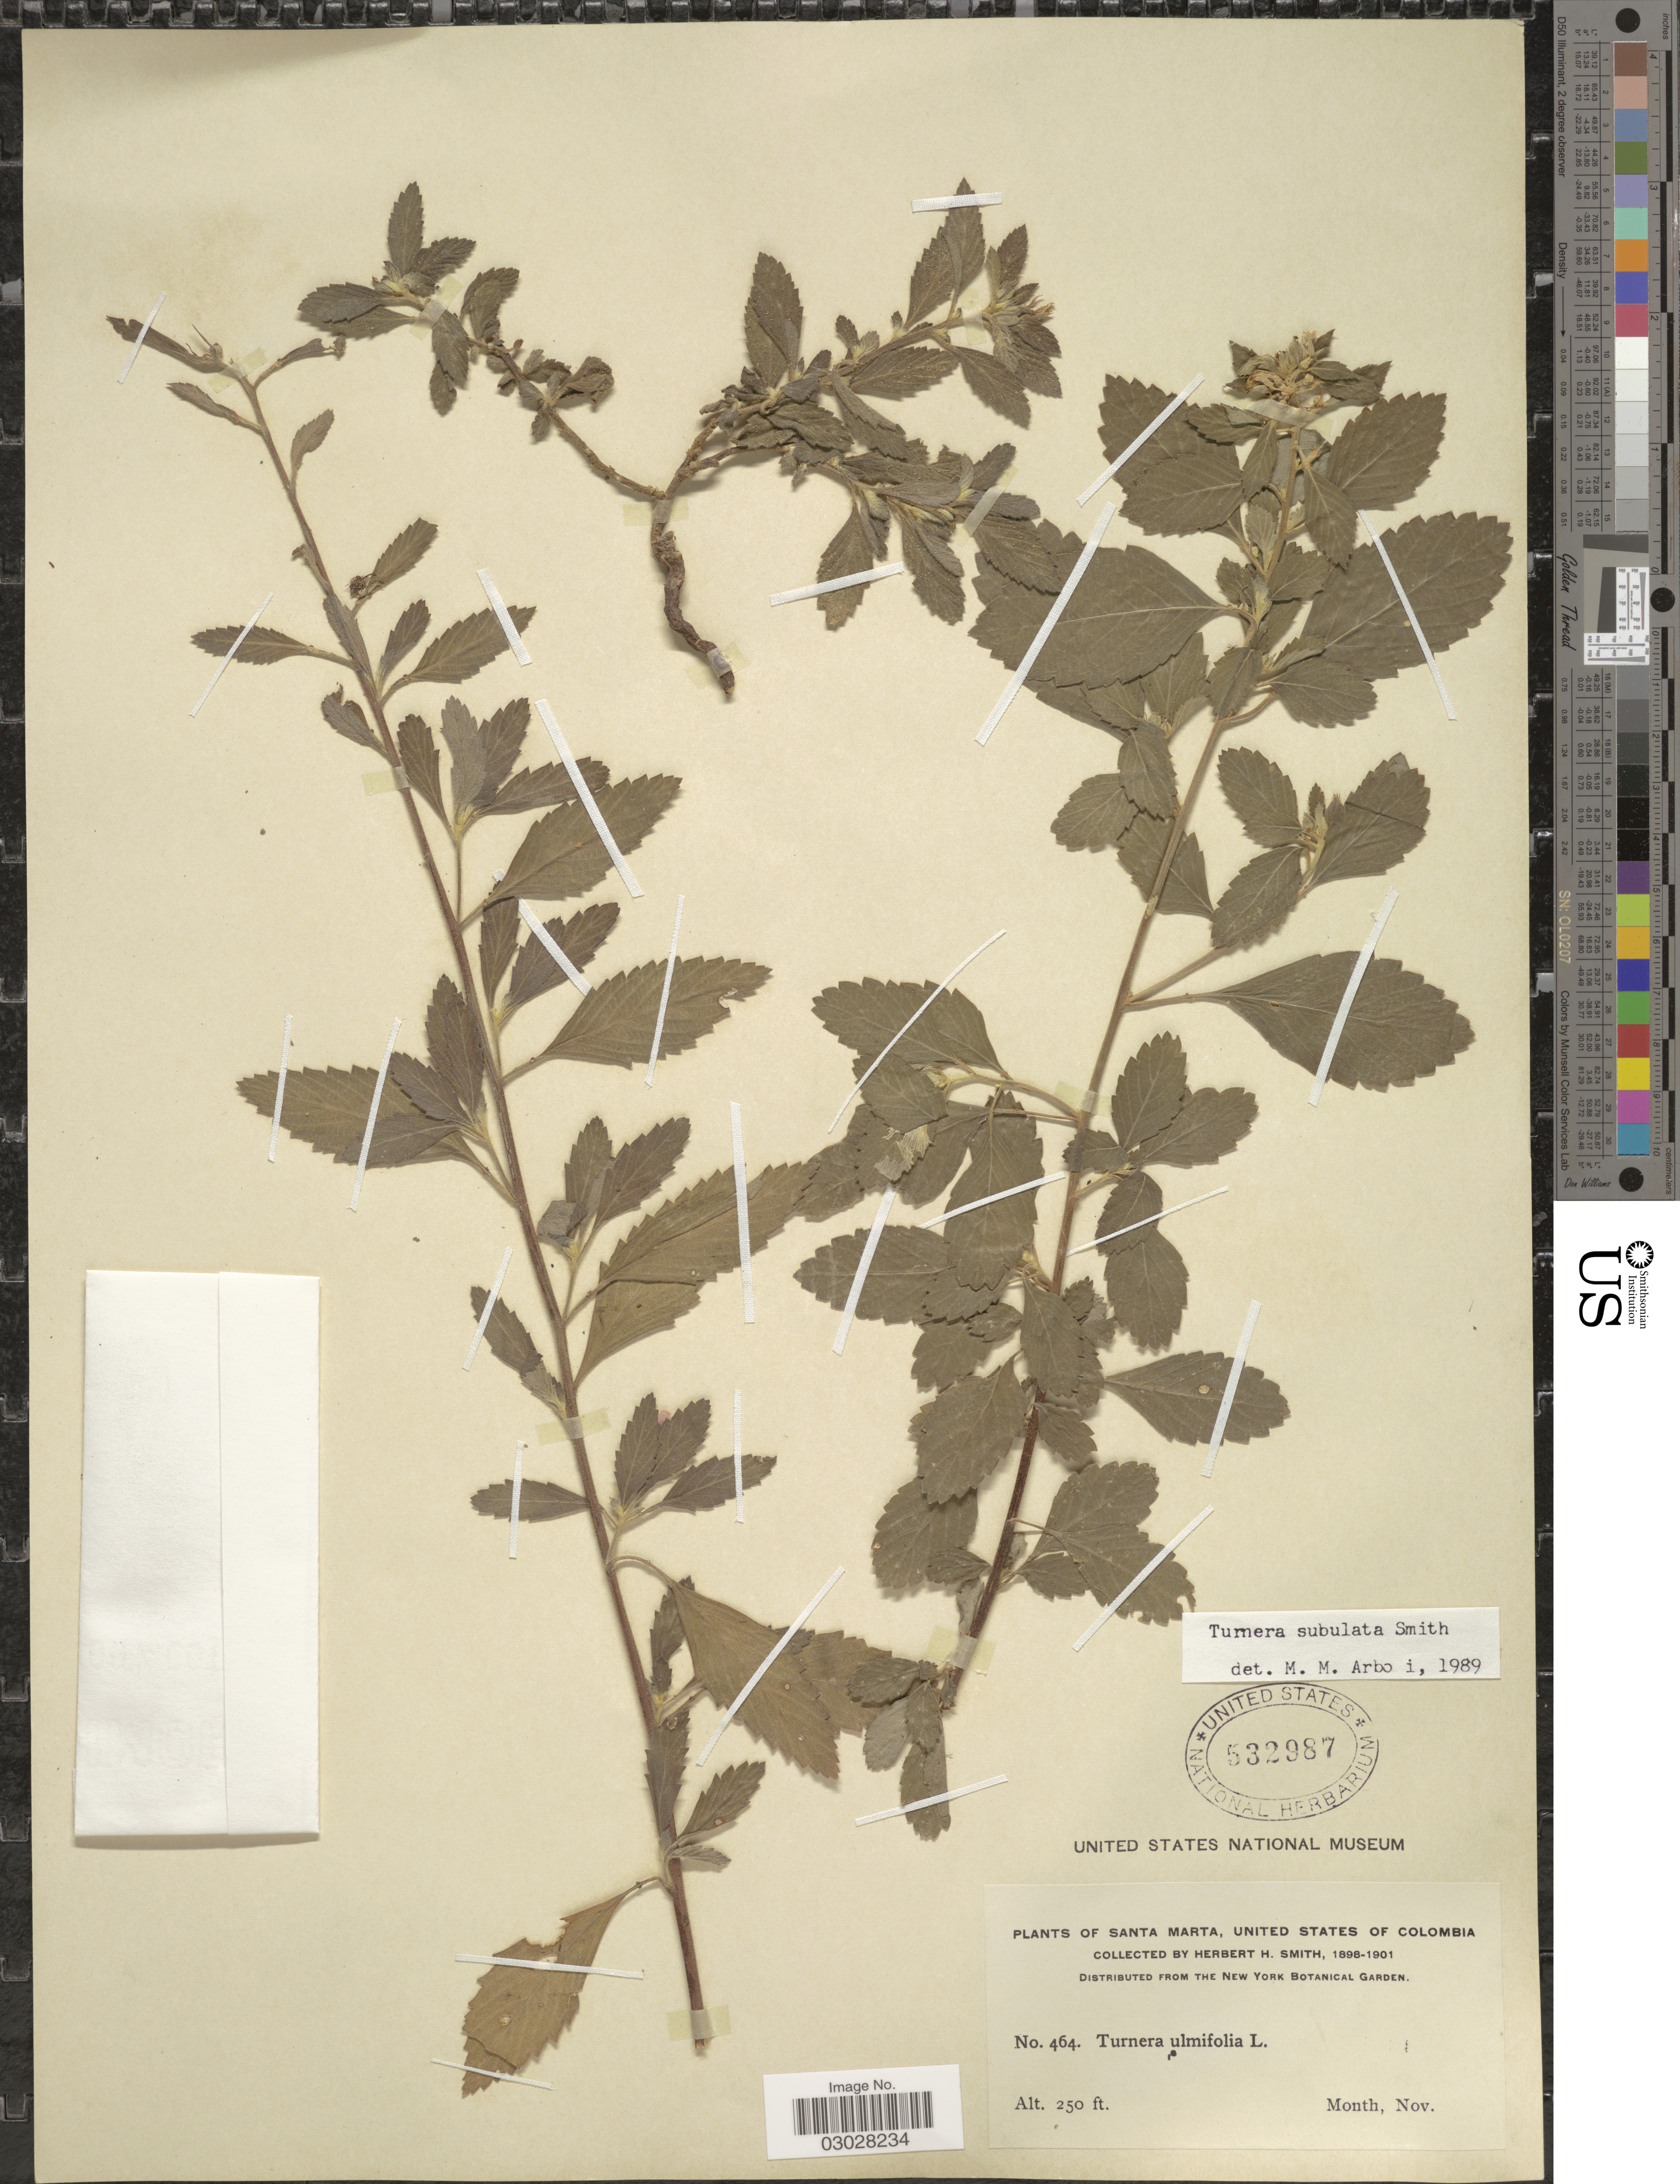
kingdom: Plantae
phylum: Tracheophyta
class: Magnoliopsida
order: Malpighiales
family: Turneraceae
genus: Turnera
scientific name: Turnera subulata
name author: Sm.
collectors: Herbert H. Smith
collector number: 464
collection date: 1898-11/1901-11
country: Colombia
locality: Santa Marta, United States of Columbia.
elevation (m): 76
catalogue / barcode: US 532987